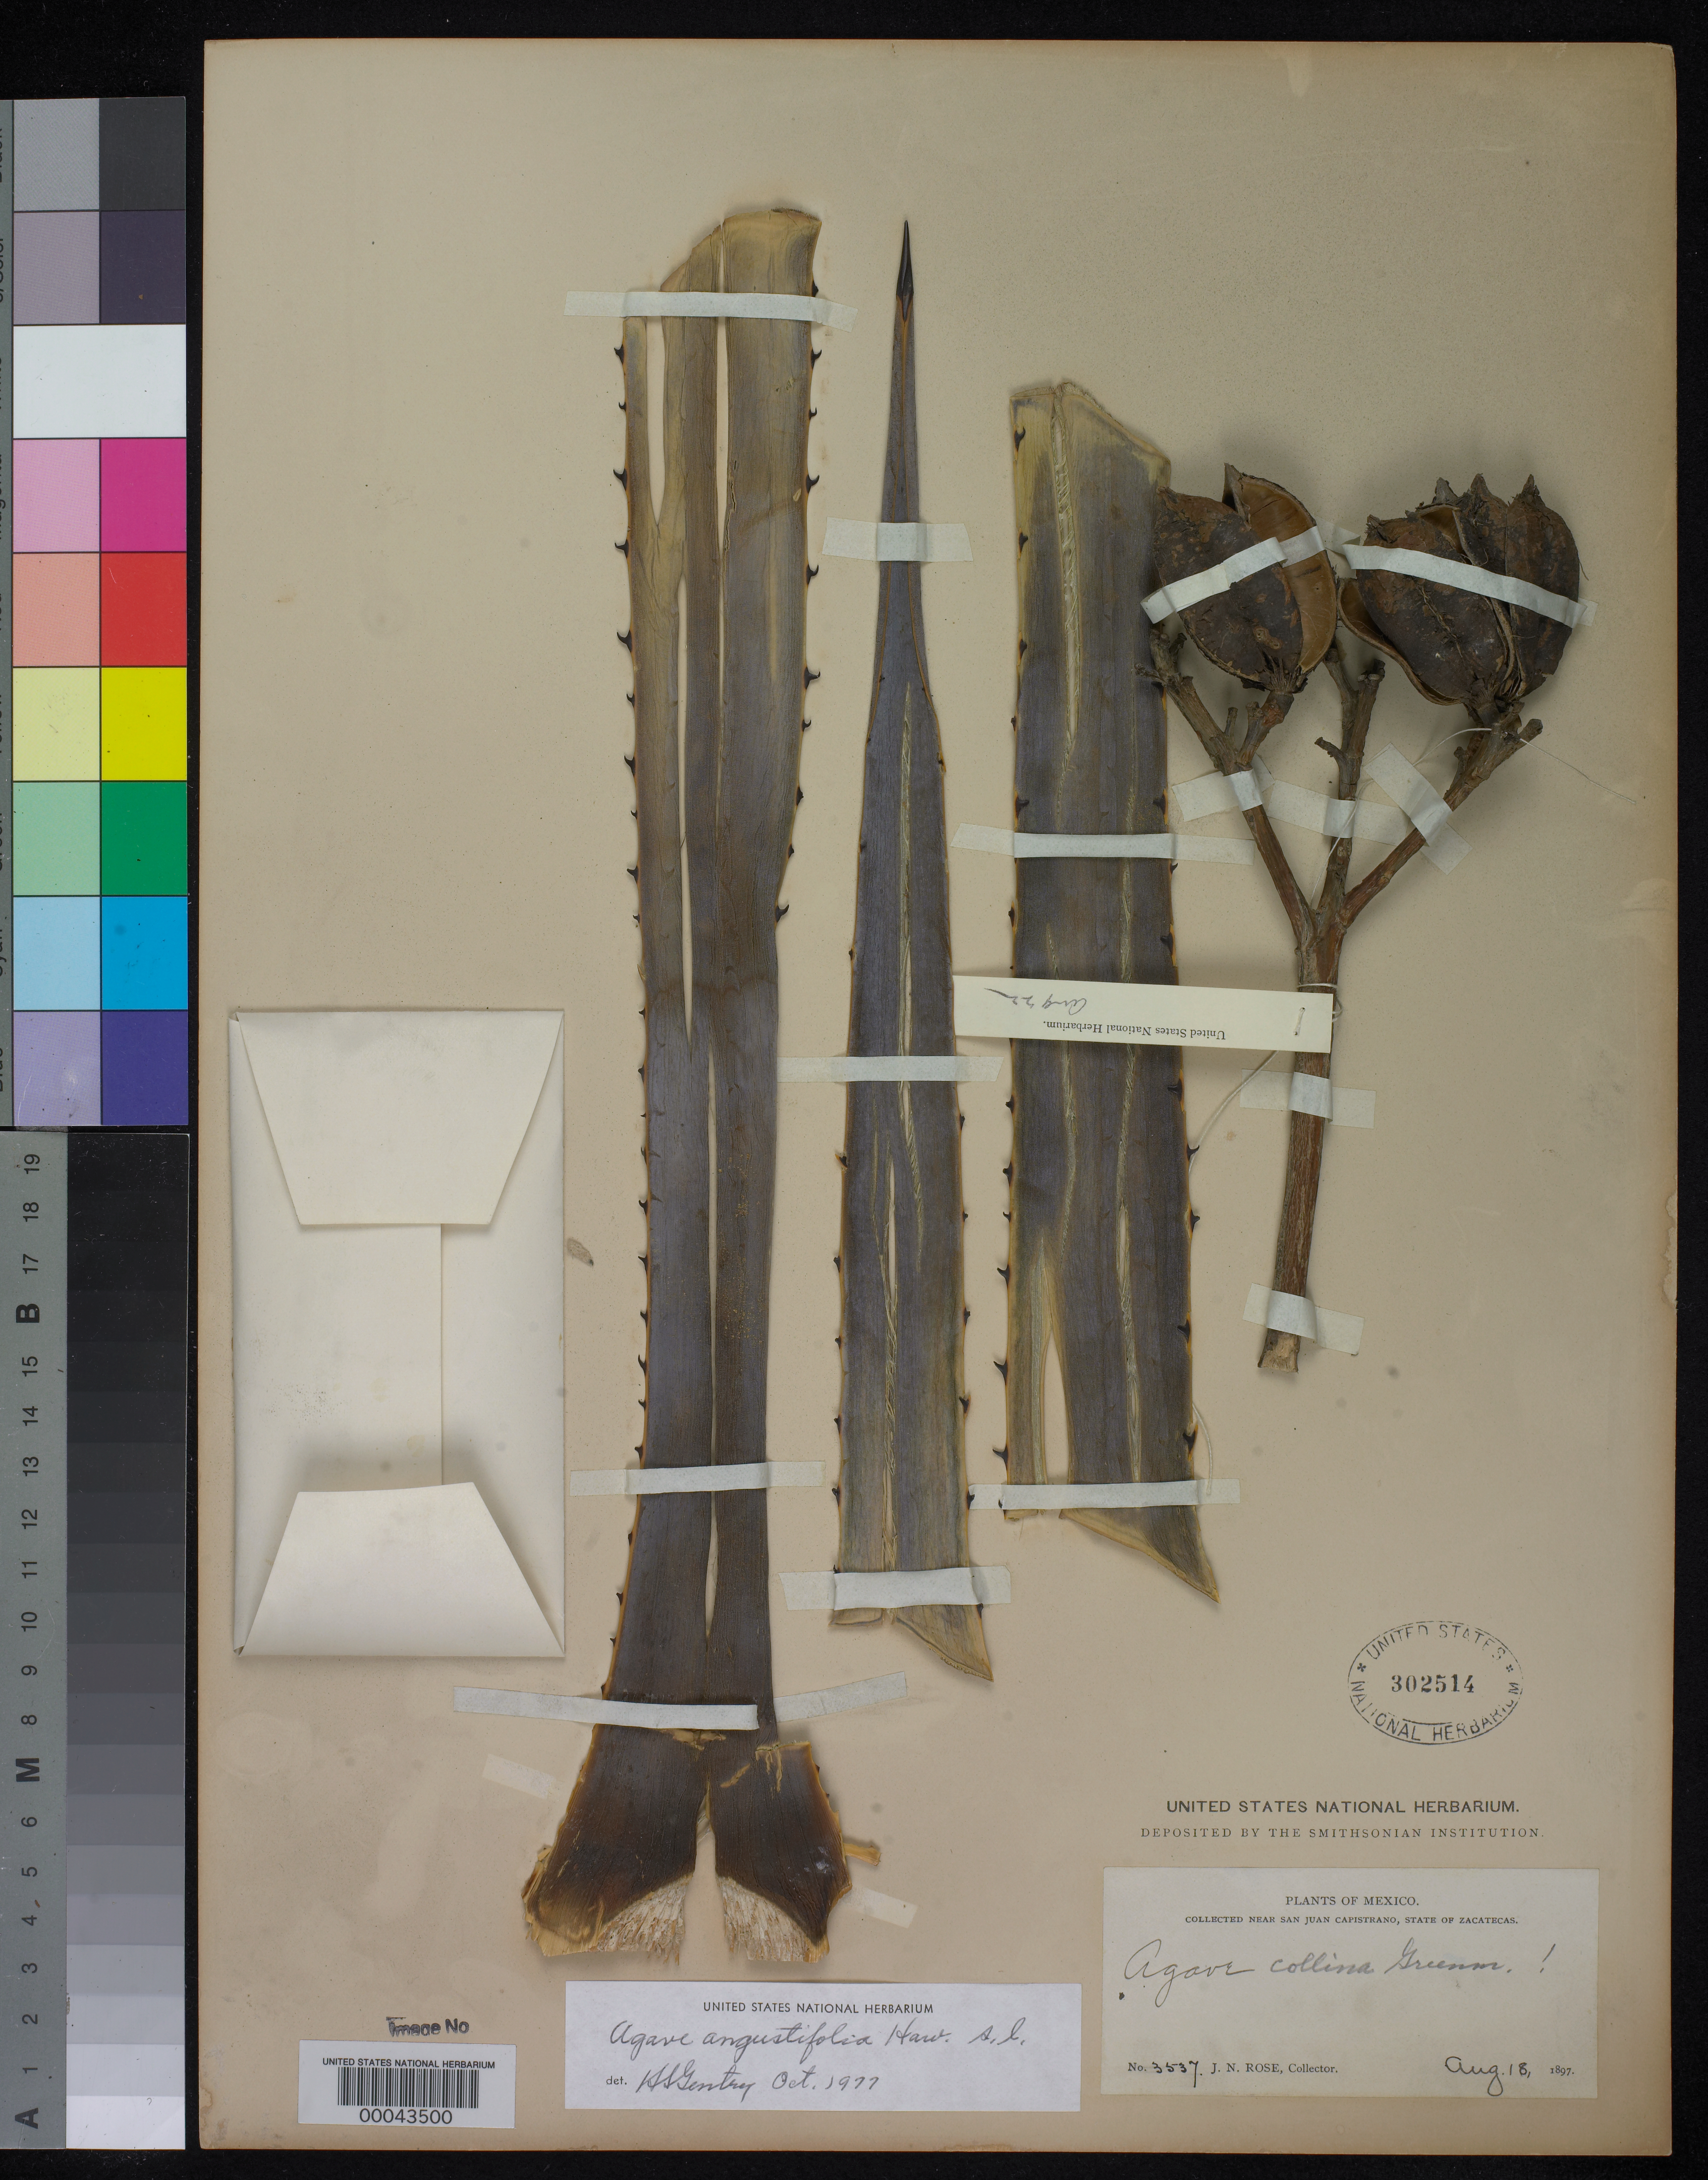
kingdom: Plantae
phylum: Tracheophyta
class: Liliopsida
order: Asparagales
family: Asparagaceae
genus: Agave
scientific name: Agave angustifolia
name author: Haw.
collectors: J. N. Rose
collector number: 3537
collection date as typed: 18 Aug 1897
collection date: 1897-08-18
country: Mexico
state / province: Zacatecas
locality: Near san juan capistrano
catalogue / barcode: US 302514